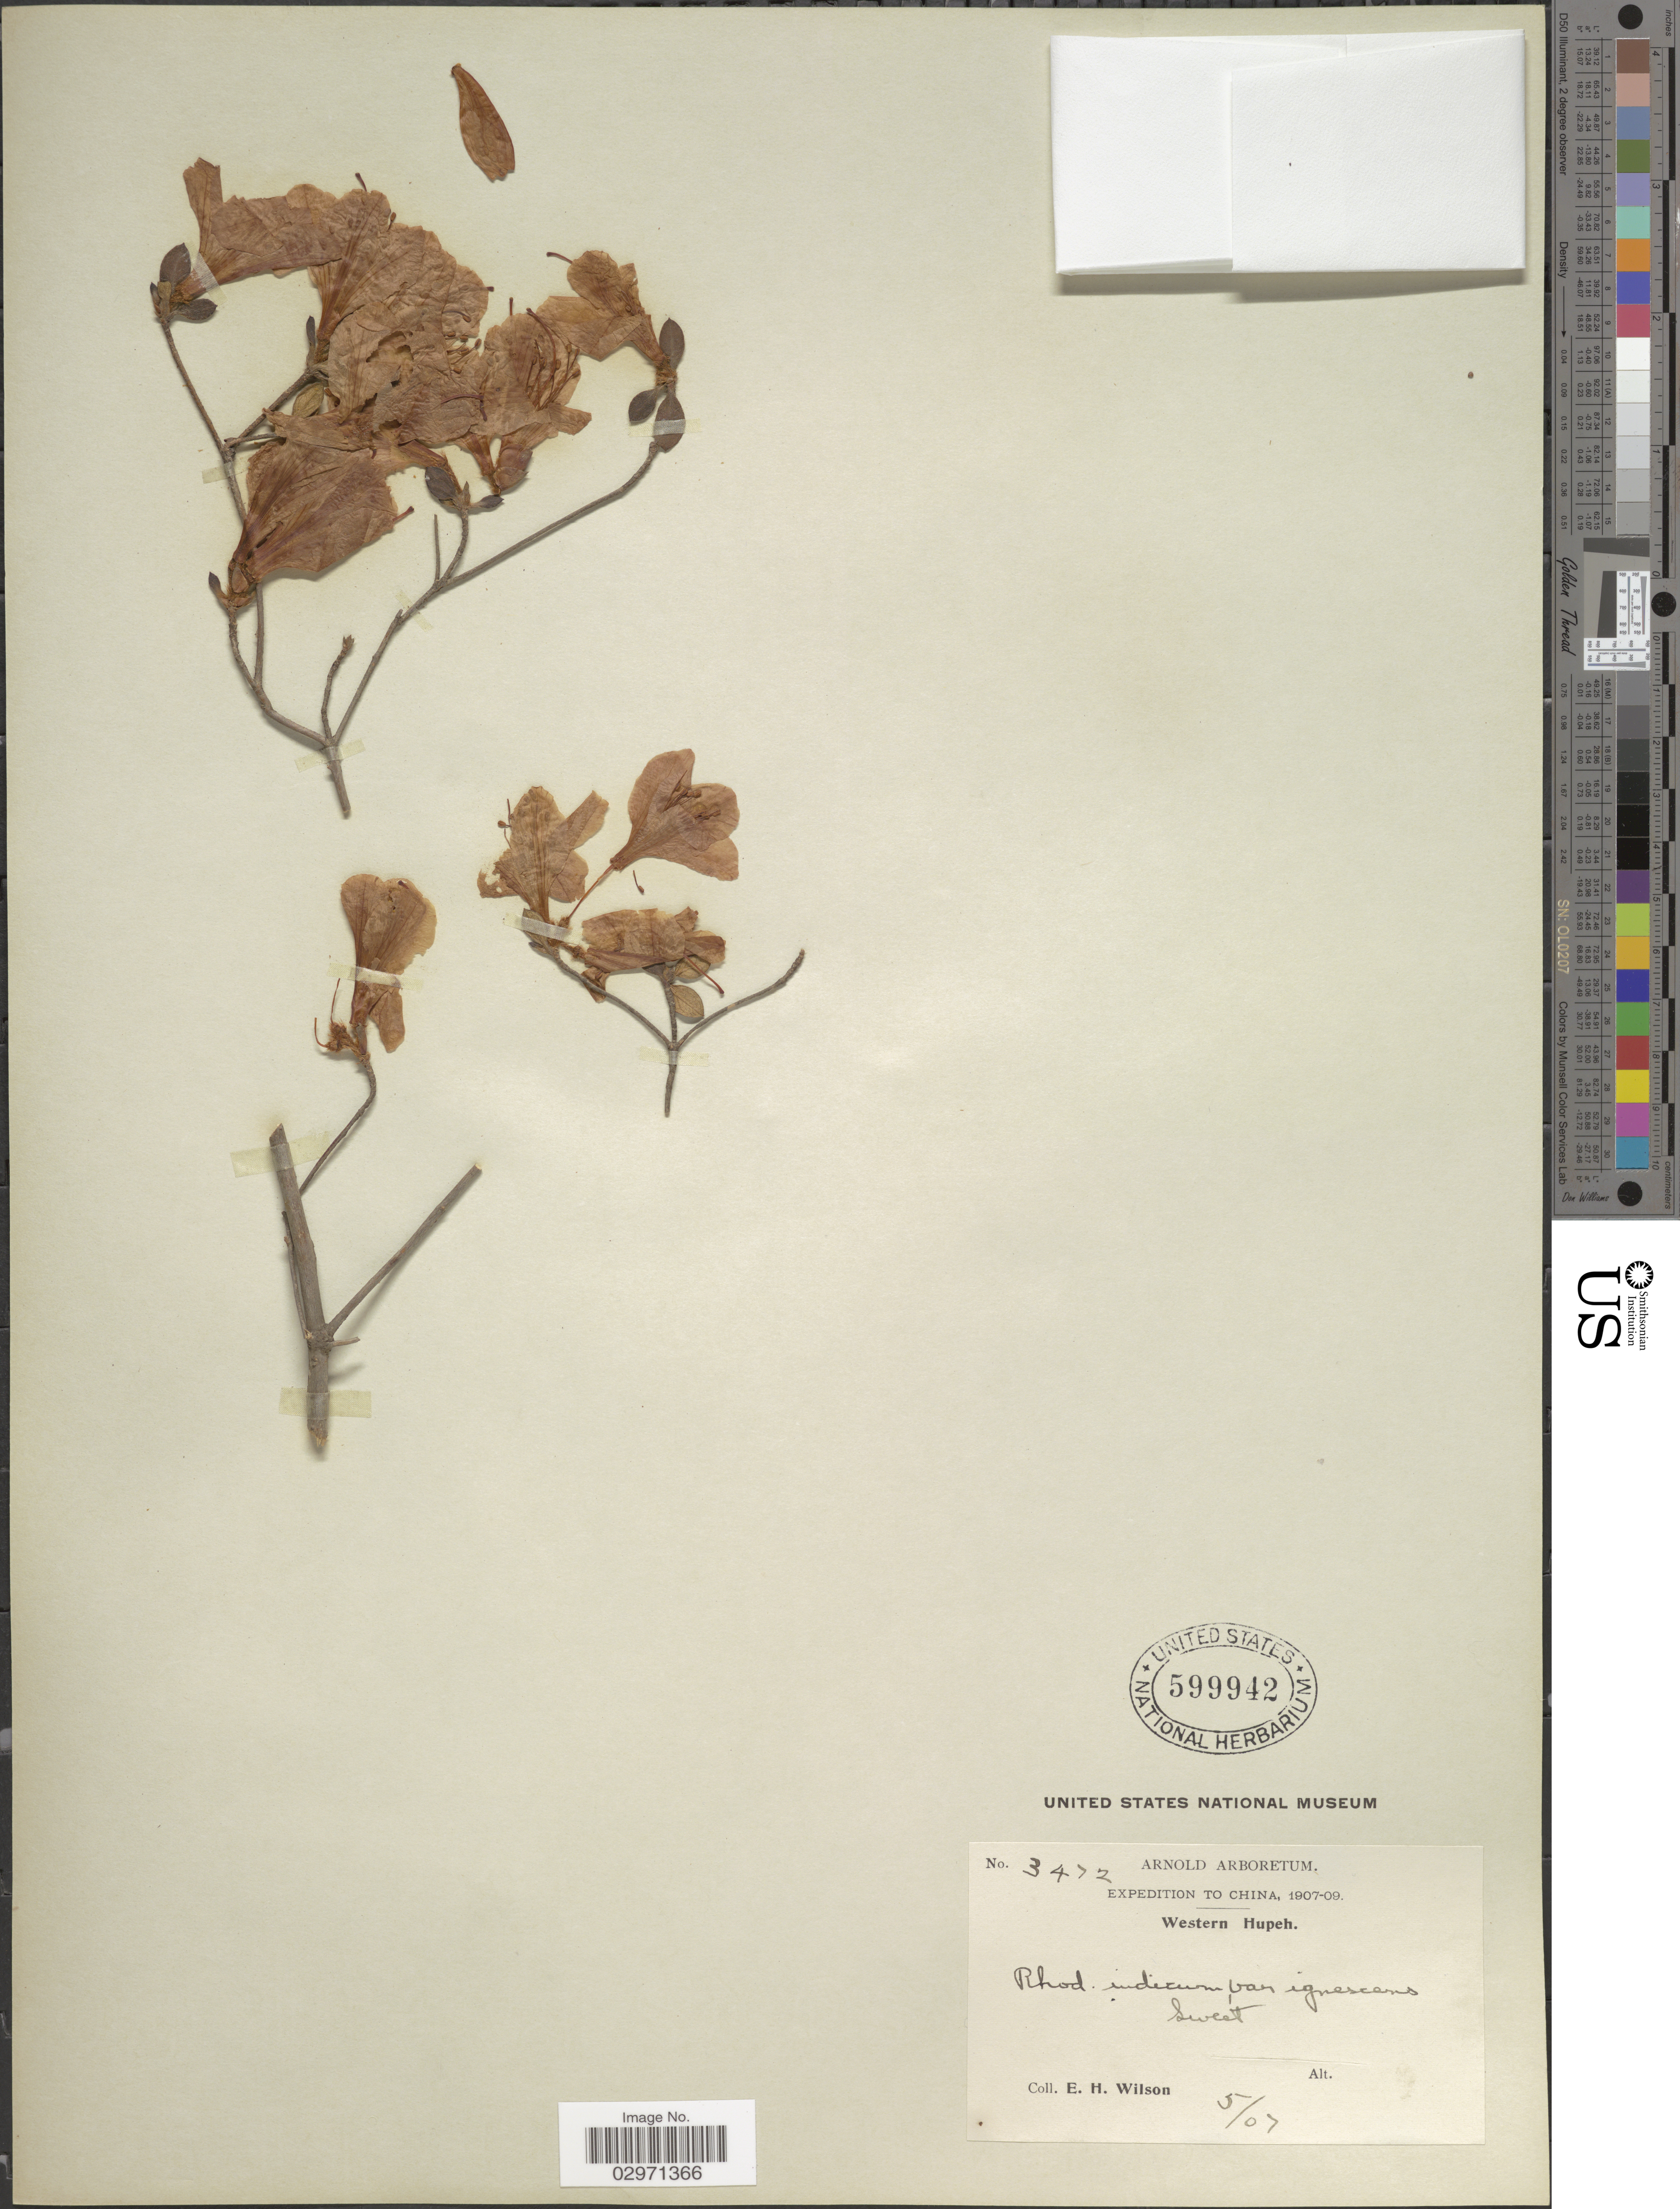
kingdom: Plantae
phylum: Tracheophyta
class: Magnoliopsida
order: Ericales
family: Ericaceae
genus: Rhododendron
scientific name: Rhododendron indicum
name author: (L.) Sweet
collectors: E. Wilson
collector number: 3472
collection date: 1907-05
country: China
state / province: Hubei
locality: Western Hupeh.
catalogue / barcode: US 599942